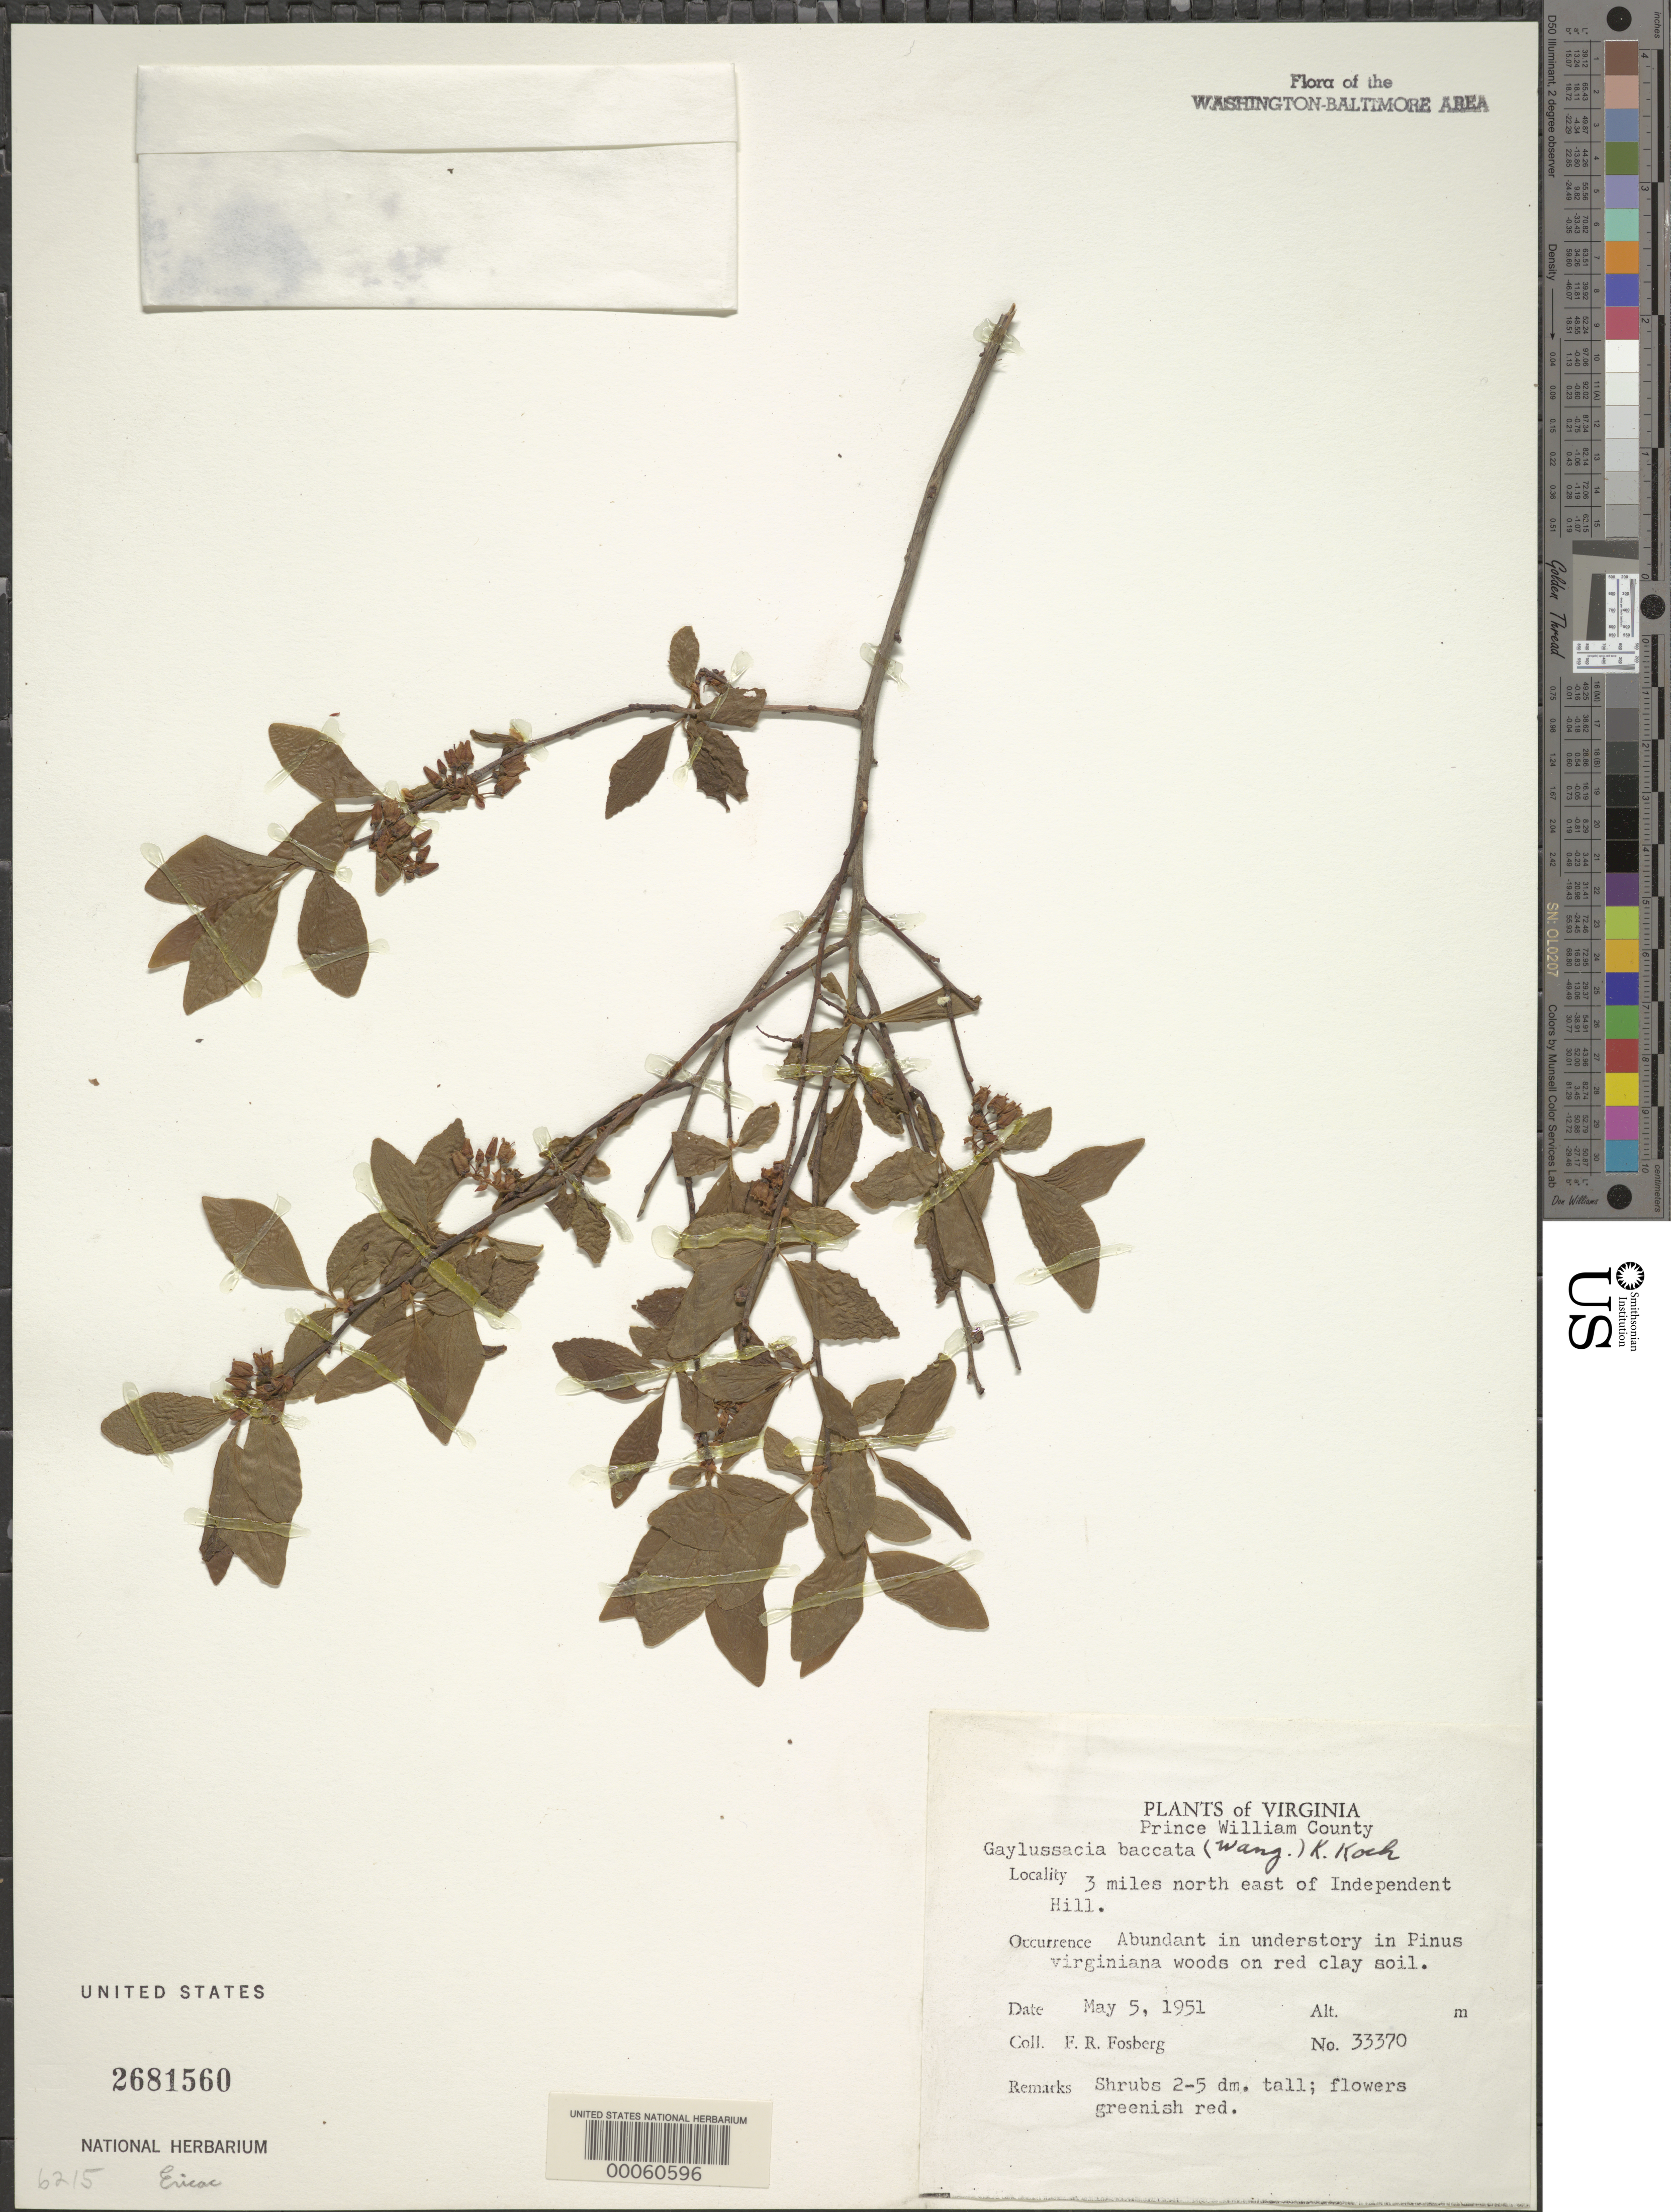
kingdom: Plantae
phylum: Tracheophyta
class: Magnoliopsida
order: Ericales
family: Ericaceae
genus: Gaylussacia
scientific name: Gaylussacia baccata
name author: (Wangenh.) K. Koch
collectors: F. R. Fosberg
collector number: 33370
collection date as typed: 05 May 1951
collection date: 1951-05-05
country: United States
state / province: Virginia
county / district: Prince William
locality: NE of Independent Hill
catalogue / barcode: US 2681560